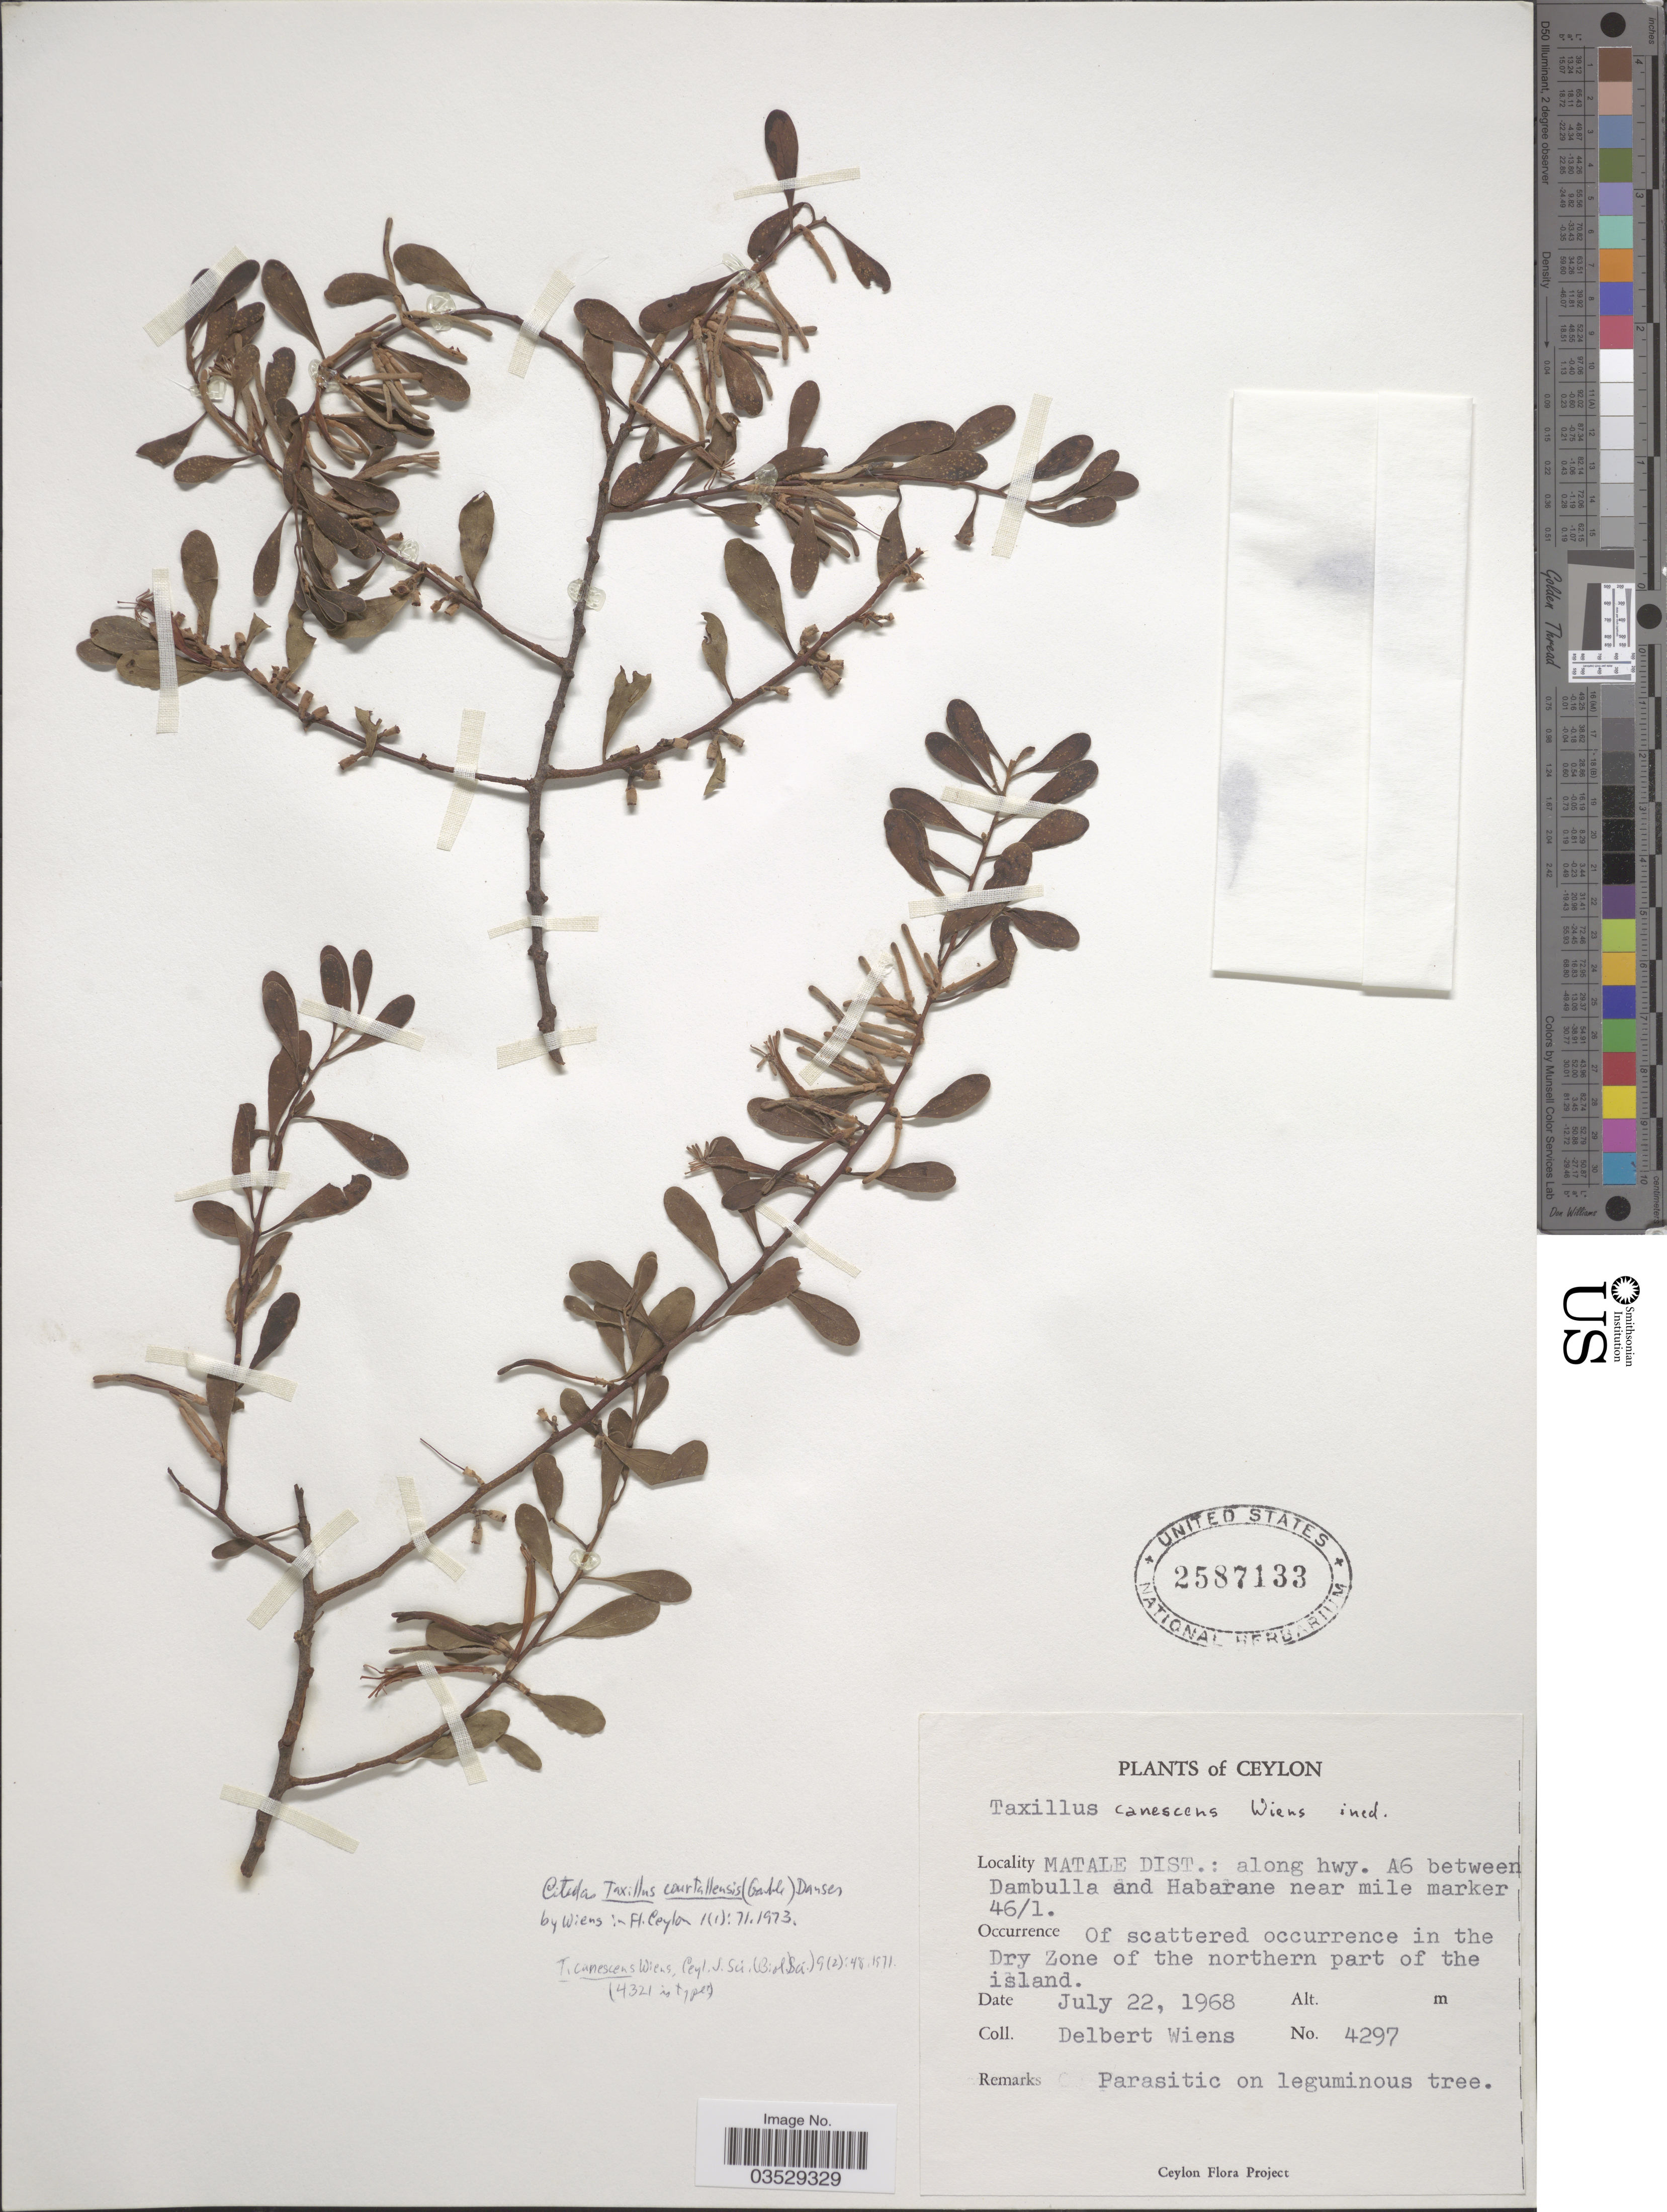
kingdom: Plantae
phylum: Tracheophyta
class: Magnoliopsida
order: Santalales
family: Loranthaceae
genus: Taxillus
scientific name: Taxillus courtallensis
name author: (Gamble) Danser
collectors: D. Wiens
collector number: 4297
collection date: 1968-07-22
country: Sri Lanka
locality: Ceylon. Matale Dist.: along hwy. A6 between Dambulla and Habarane near mile marker 46/1. In the Dry Zone of the northern part of the island.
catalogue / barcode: US 2587133